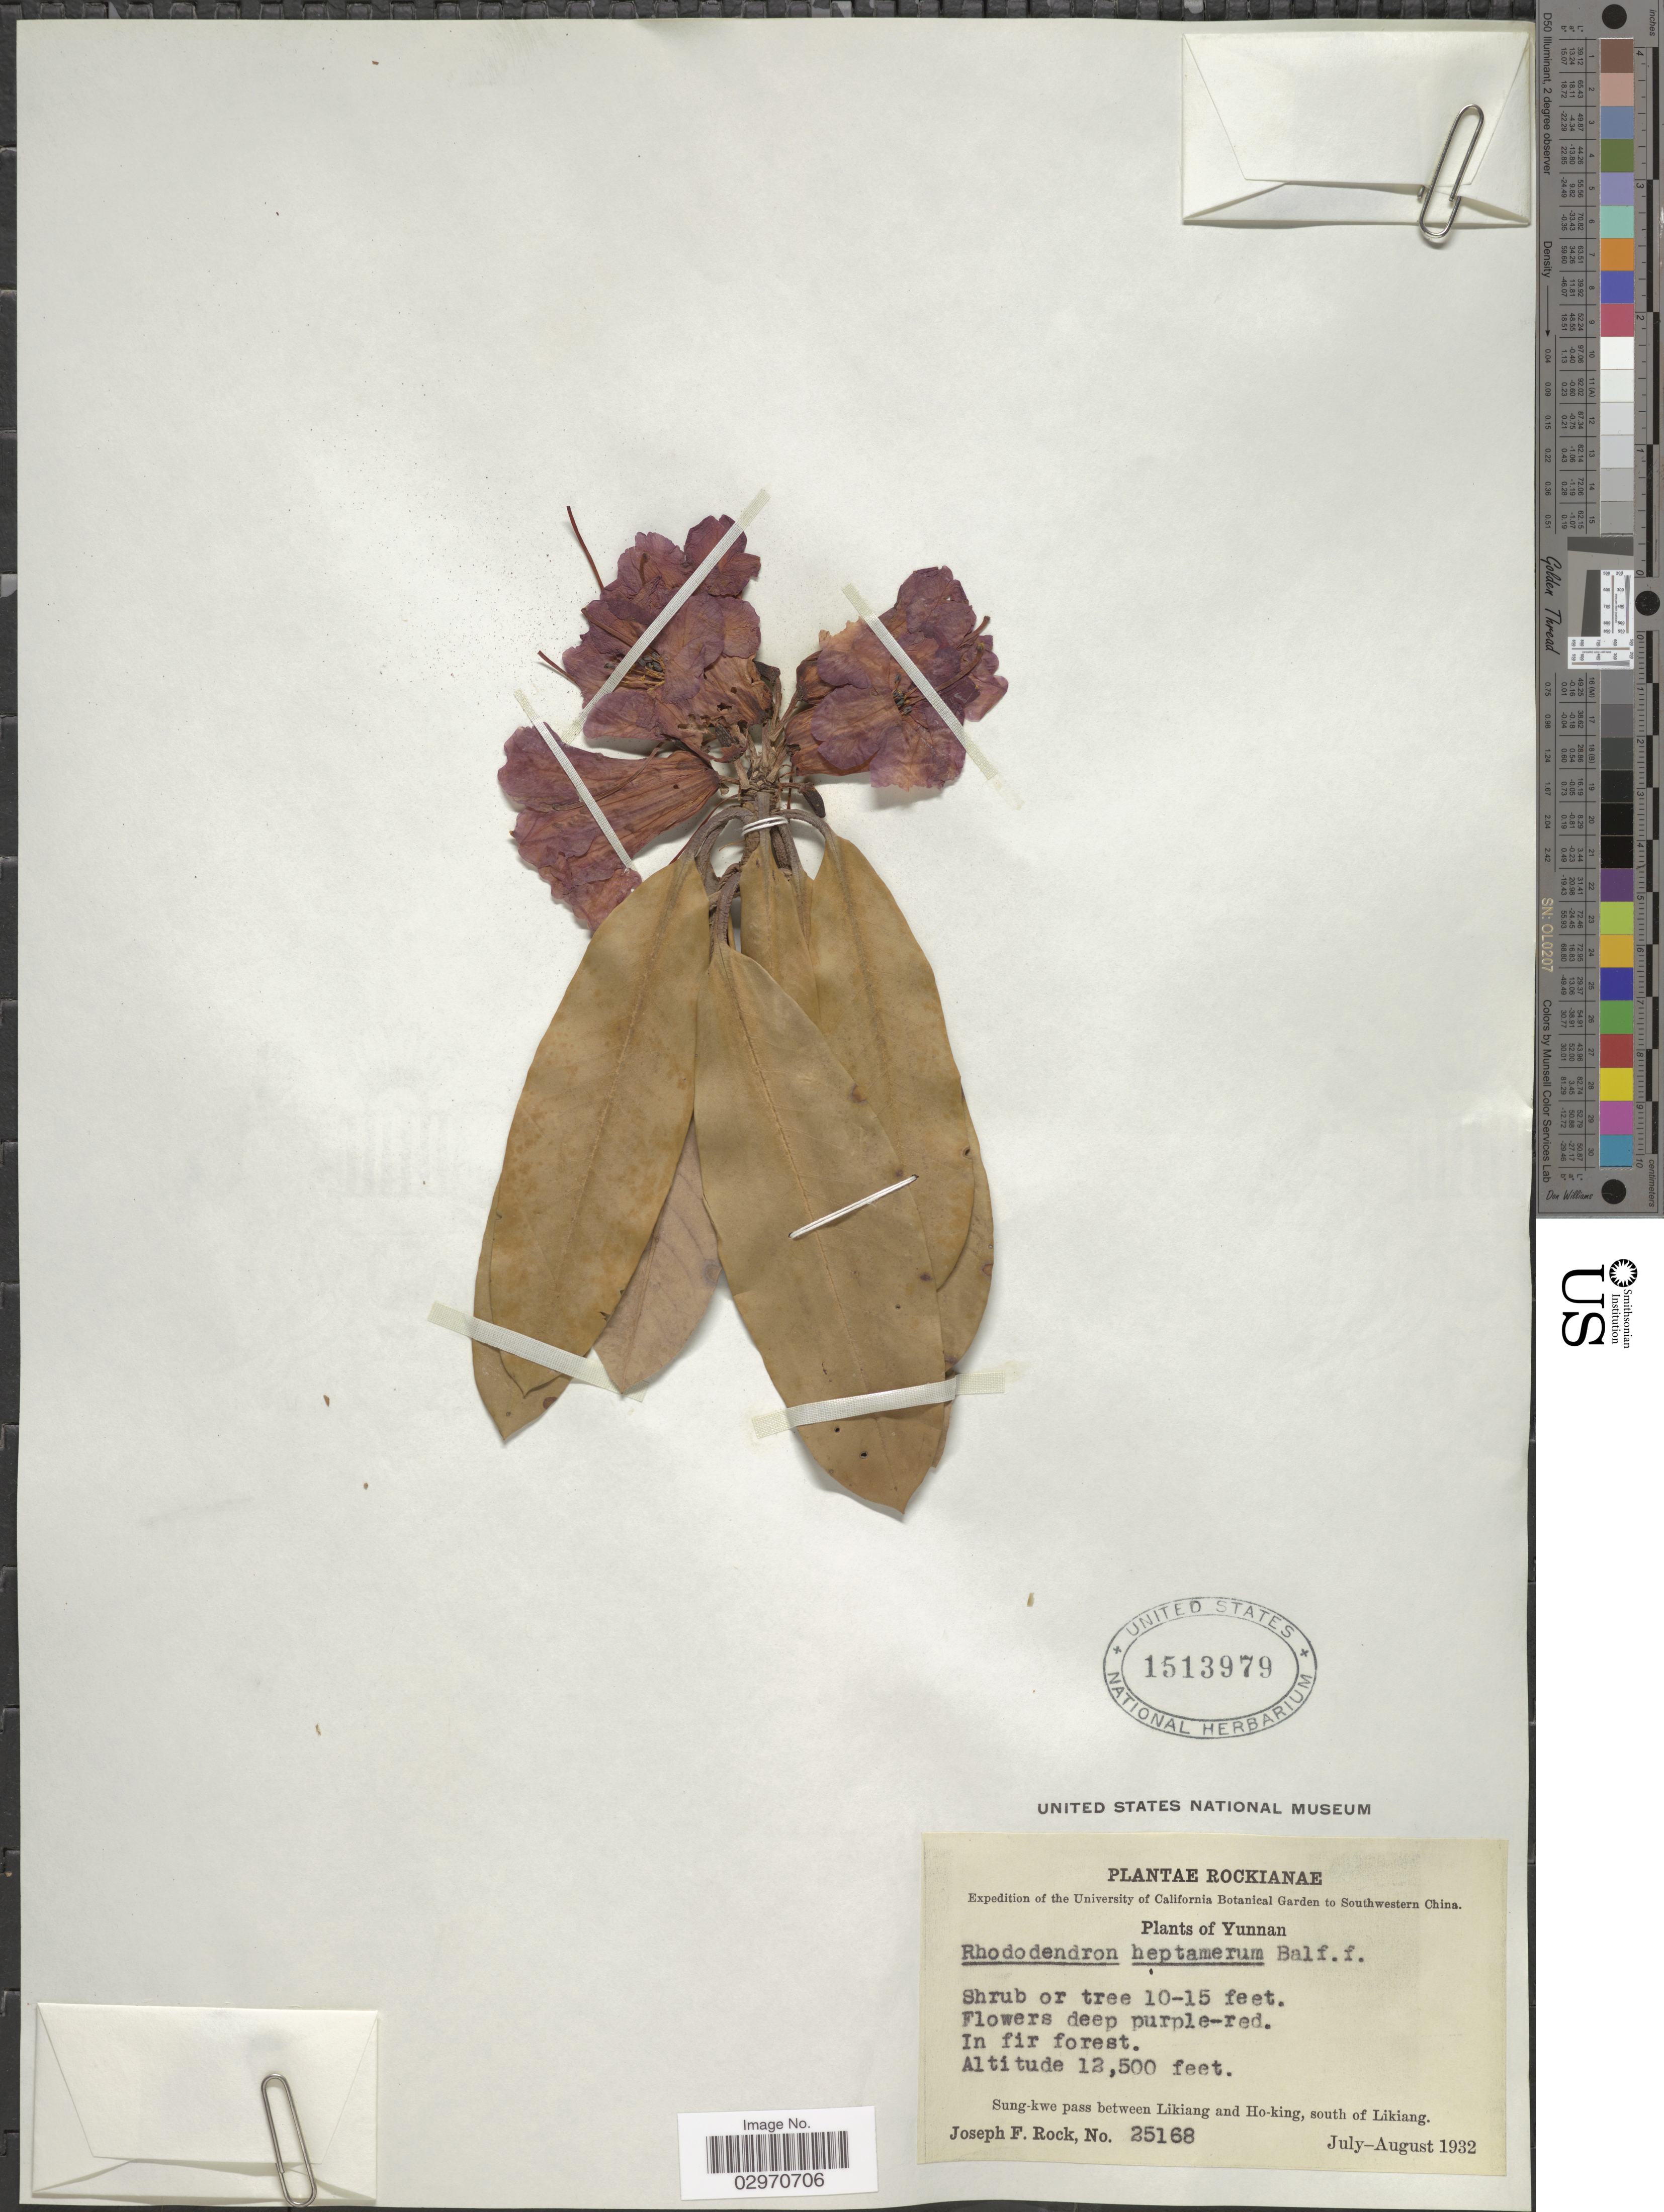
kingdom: Plantae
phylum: Tracheophyta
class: Magnoliopsida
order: Ericales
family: Ericaceae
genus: Rhododendron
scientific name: Rhododendron eritimum subsp. heptamerum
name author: Balf. f.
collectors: J. F. Rock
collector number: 25168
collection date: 1932-07/1932-08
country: China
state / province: Yunnan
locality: Southwestern China. Sung-kwe pass between Likiang and Ho-king, south of Likiang.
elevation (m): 3810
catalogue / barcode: US 1513979